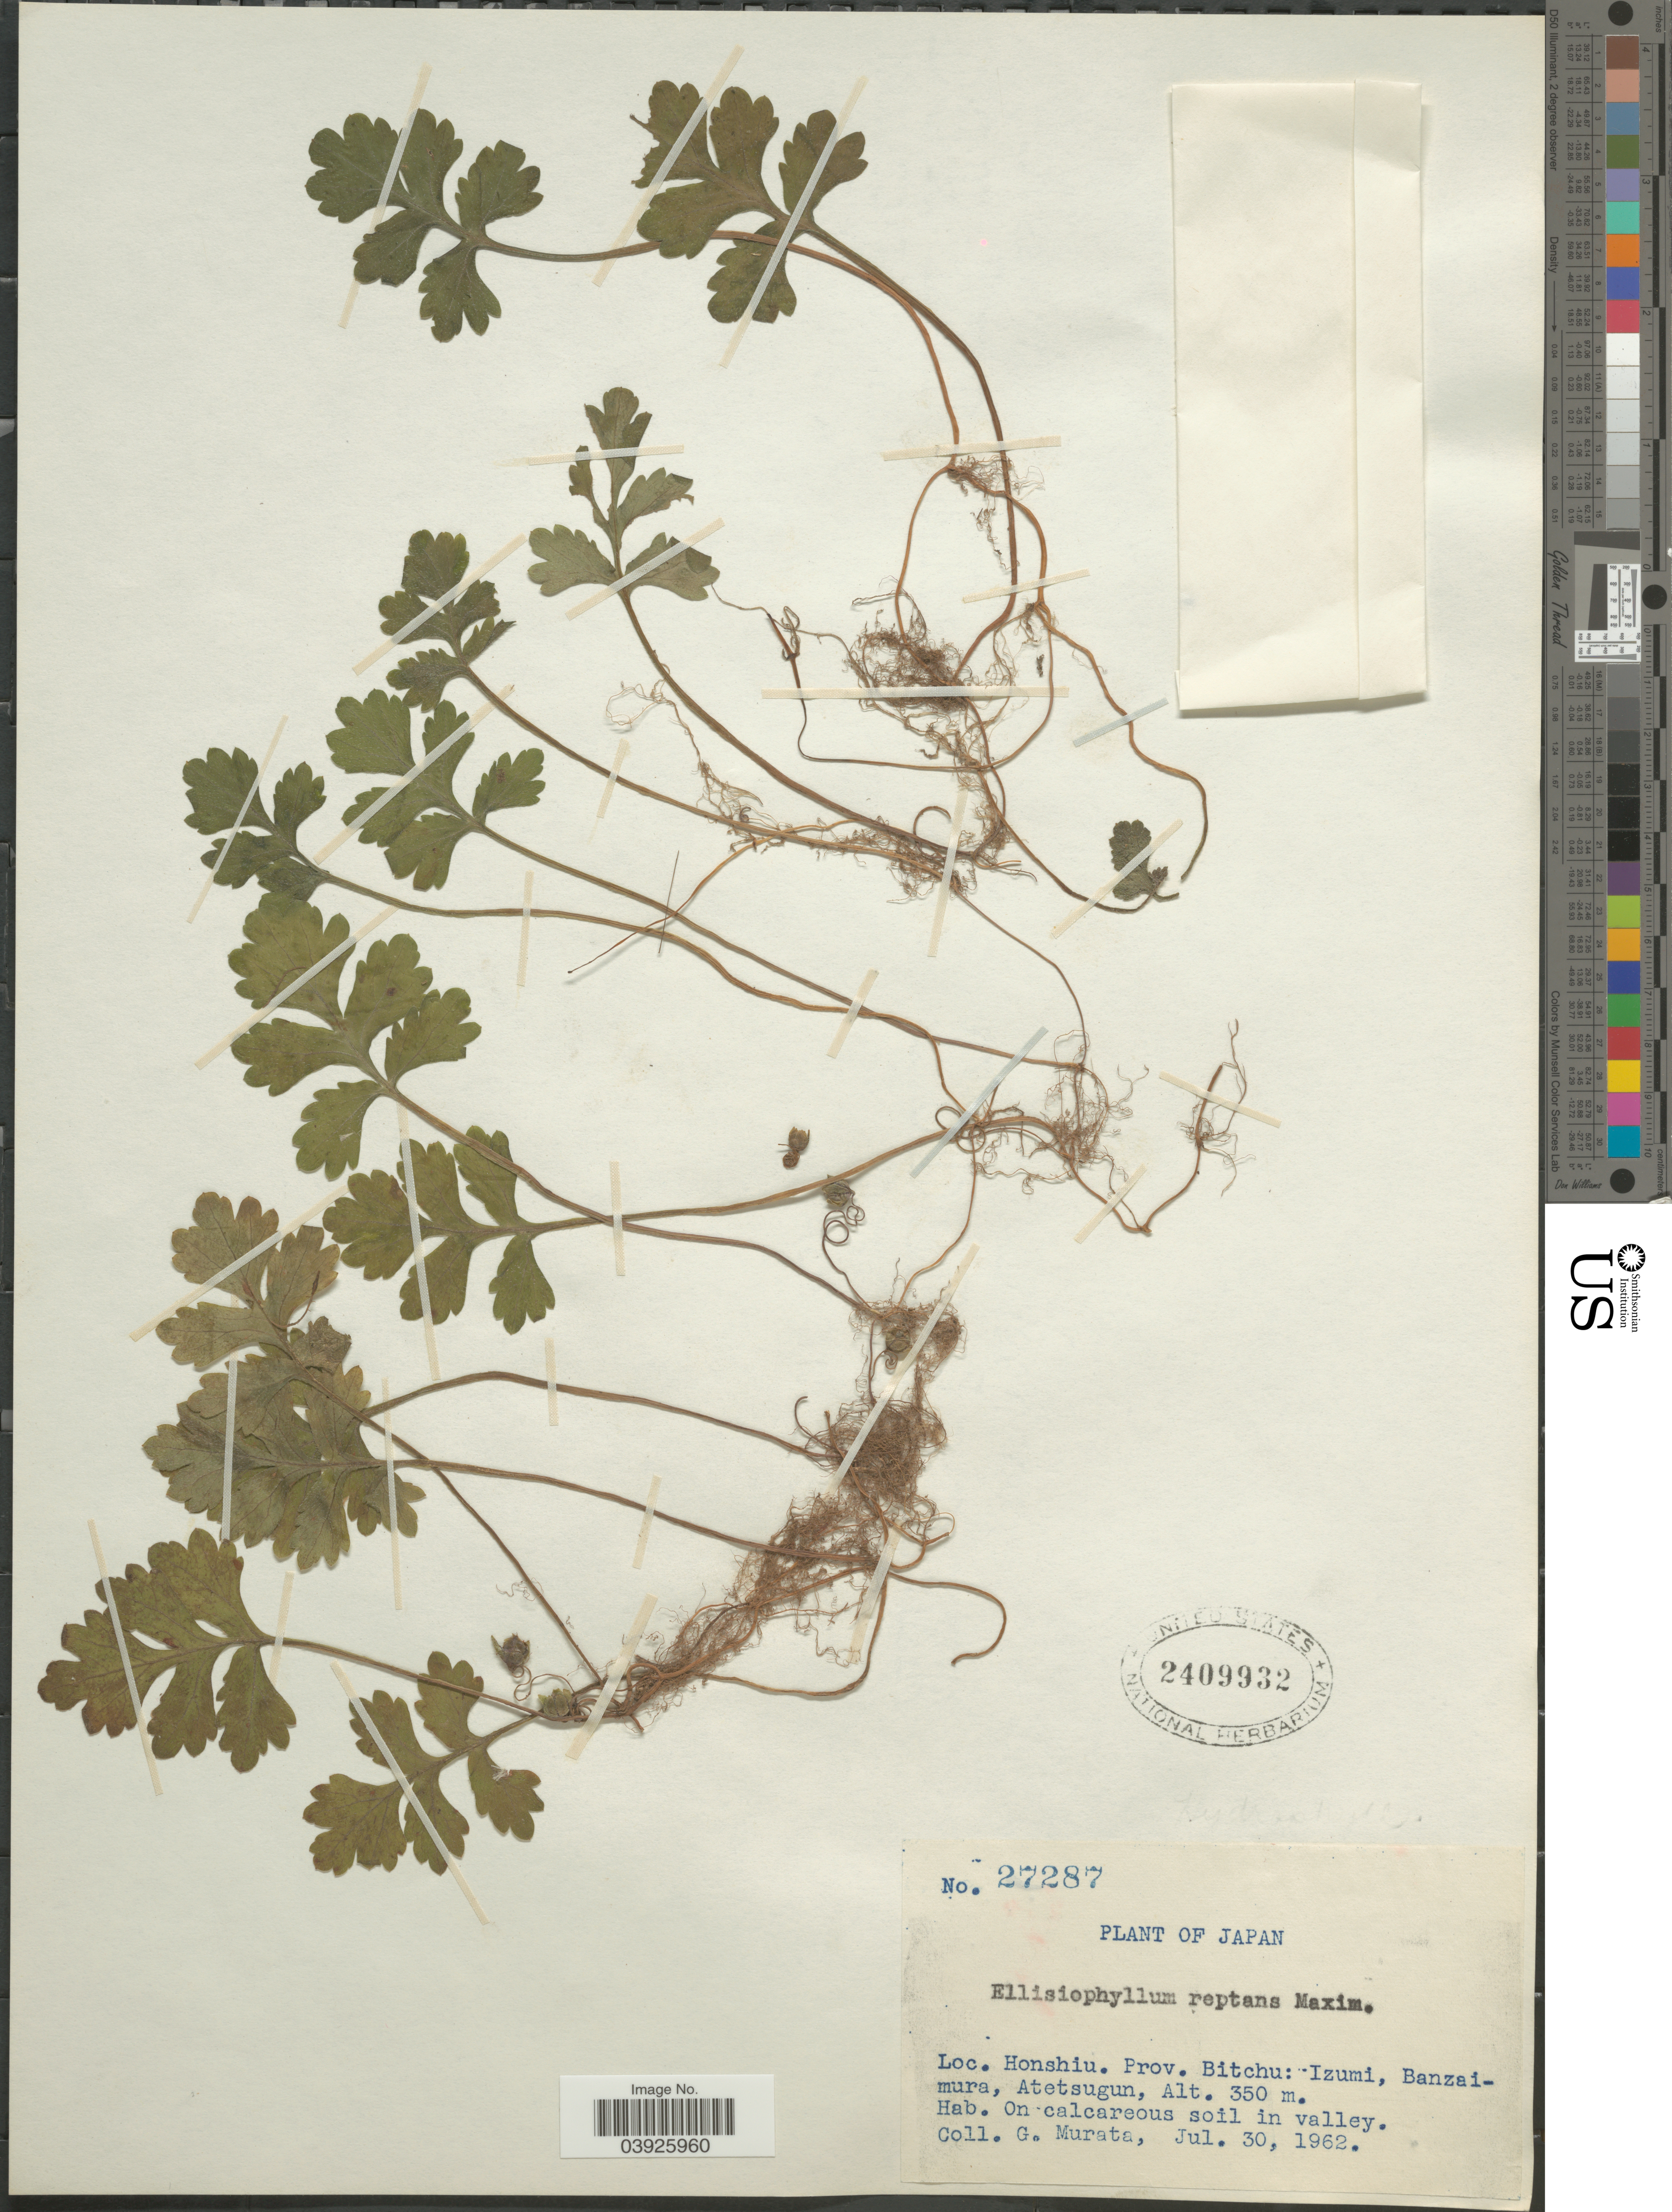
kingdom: Plantae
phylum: Tracheophyta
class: Magnoliopsida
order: Lamiales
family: Plantaginaceae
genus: Ellisiophyllum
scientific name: Ellisiophyllum pinnatum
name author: (Wall. ex Benth.) Makino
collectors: G. Murata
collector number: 27287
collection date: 1962-07-30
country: Japan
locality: Honshiu. Prov. Bitchu: Izumi, Banzaimura, Atetsugun.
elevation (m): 350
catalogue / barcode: US 2409932